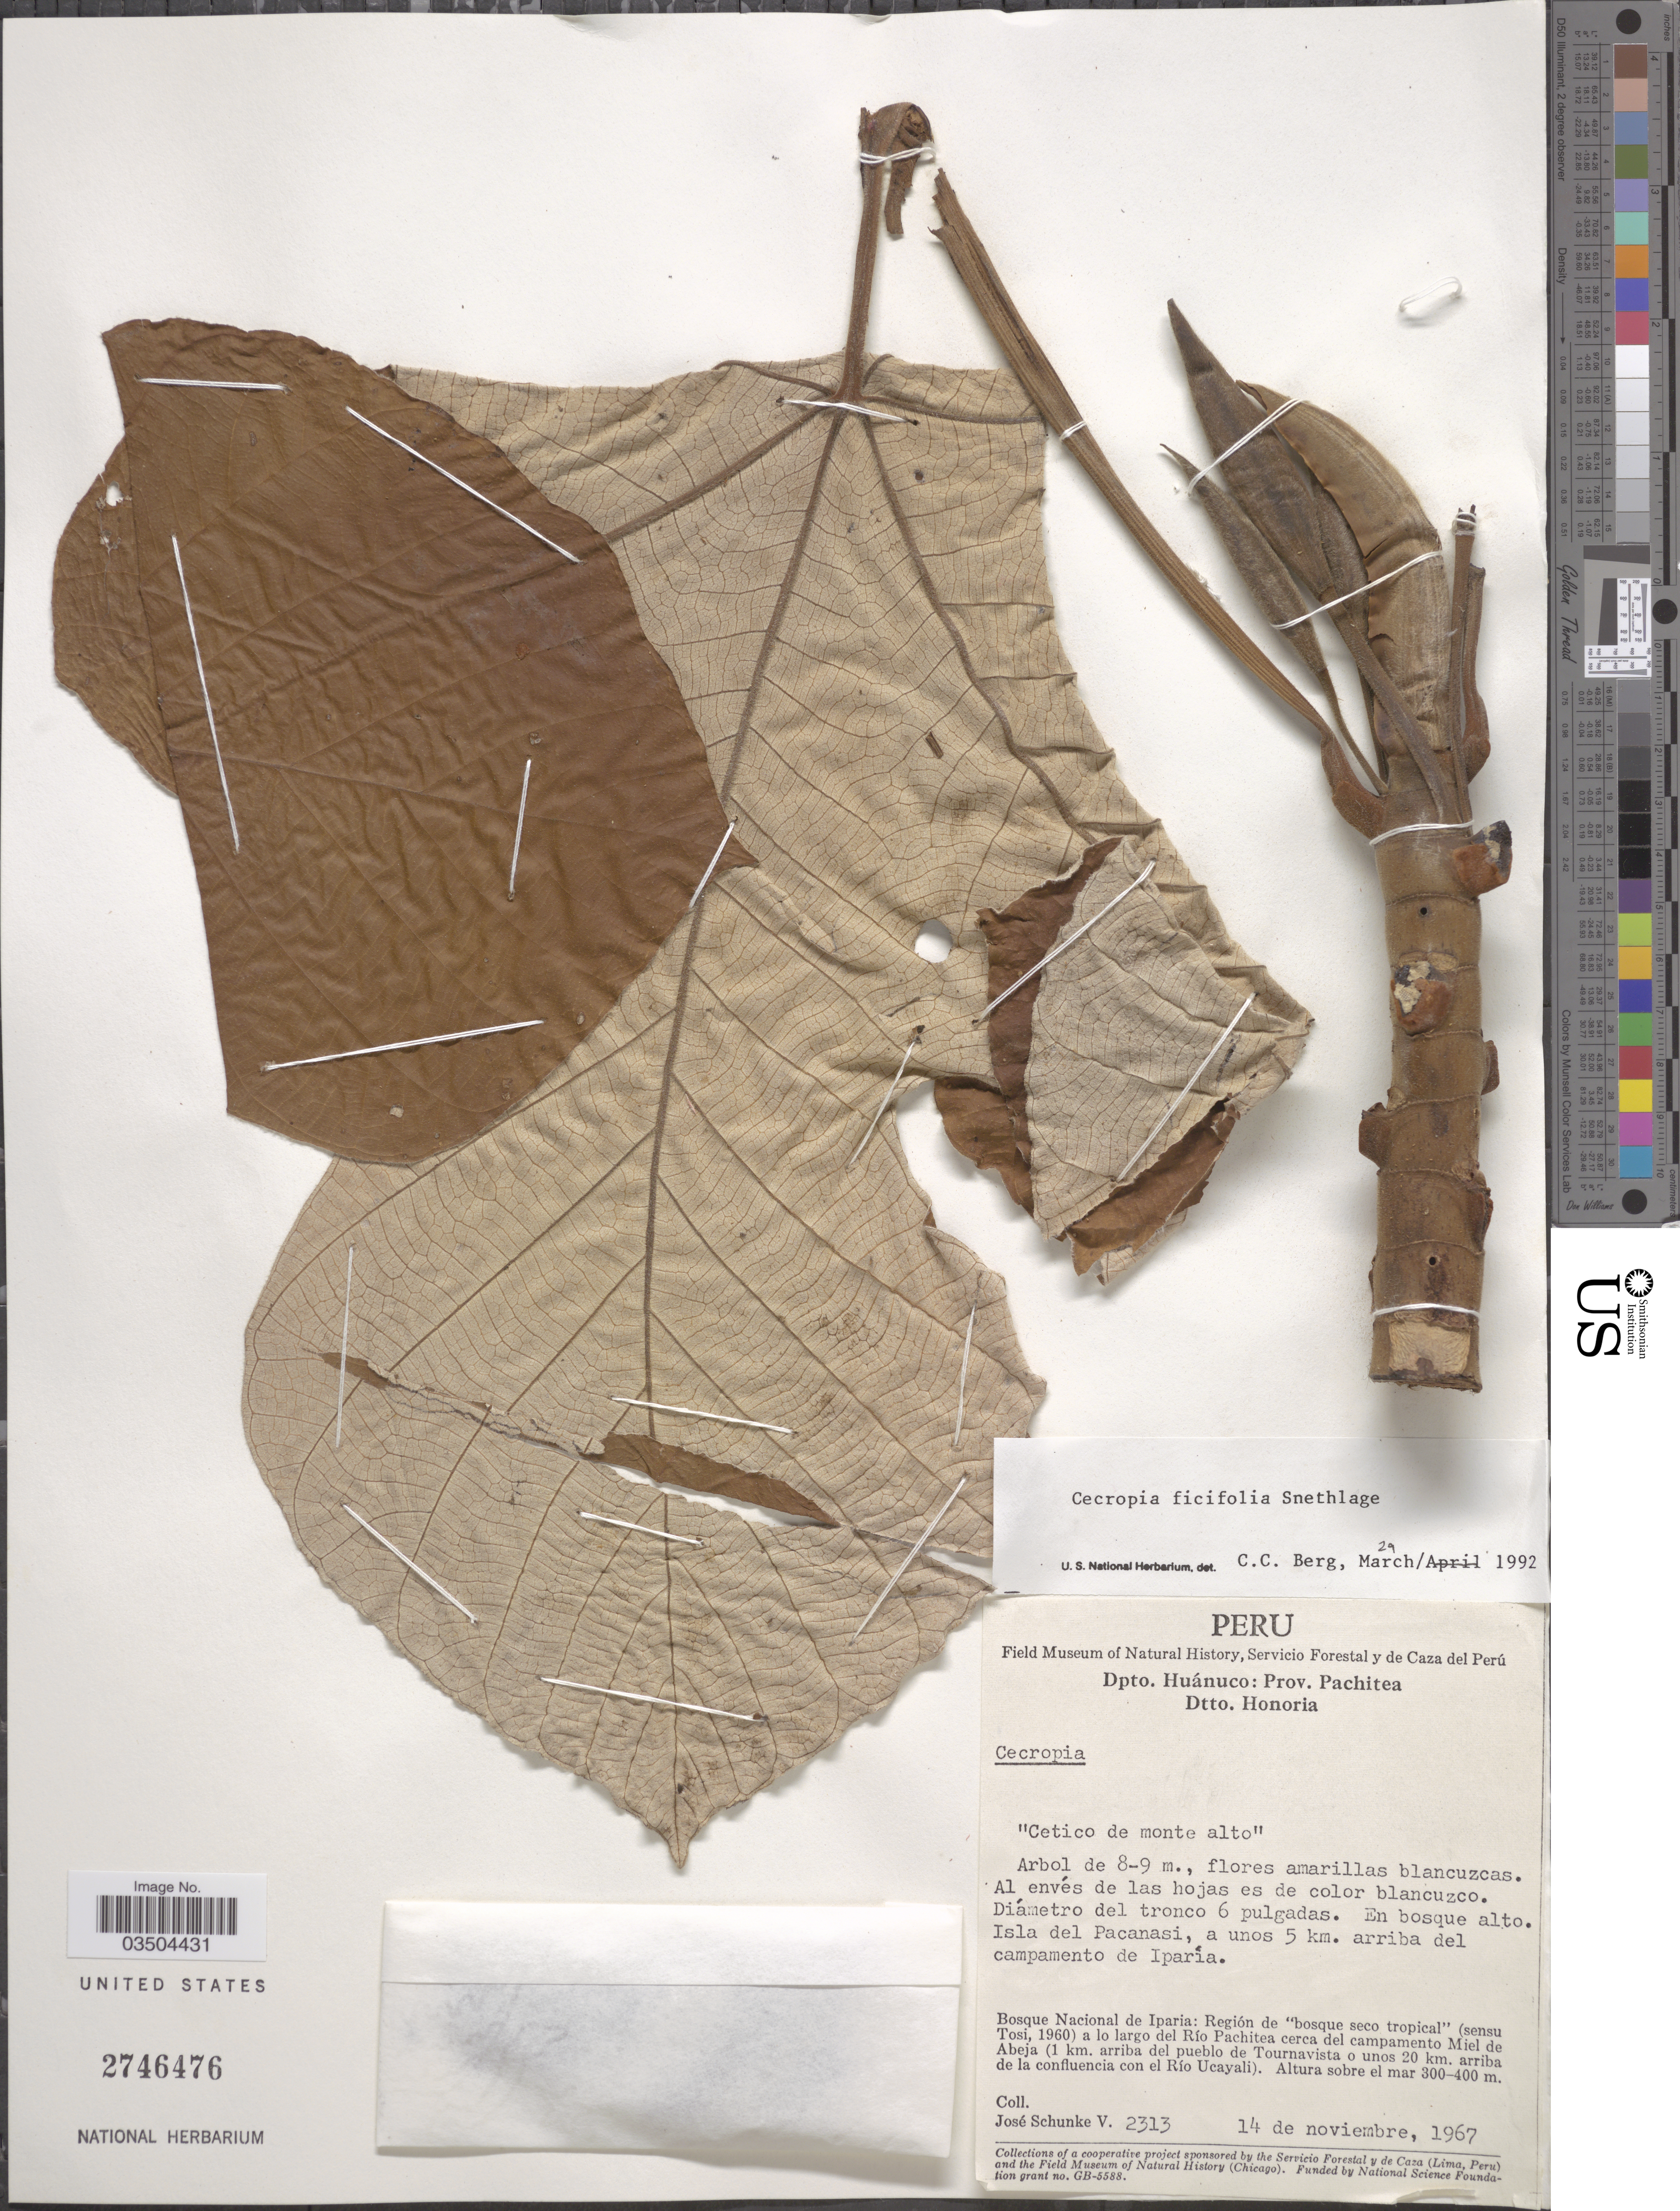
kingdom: Plantae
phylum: Tracheophyta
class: Magnoliopsida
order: Rosales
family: Urticaceae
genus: Cecropia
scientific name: Cecropia ficifolia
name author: Snethlage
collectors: J. Schunke Vigo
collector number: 2313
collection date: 1967-11-14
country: Peru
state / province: Huánuco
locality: Dpto. Huánuco: Prov. Pachitea, Dtto. Honoria. Isla del Pacanasi, a unos 5 km. arriba del campamento de Iparía. Bosque Nacional de Iparia: Región de "bosque seco tropical" (sensu Tosi, 1960) a lo largo del Río Pachitea cerca del campamento Miel de Abeja (1 km. arriba del pueblo de Tournavista o unos 20 km. arriba de la confluencia con el Río Ucayali).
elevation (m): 300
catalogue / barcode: US 2746476